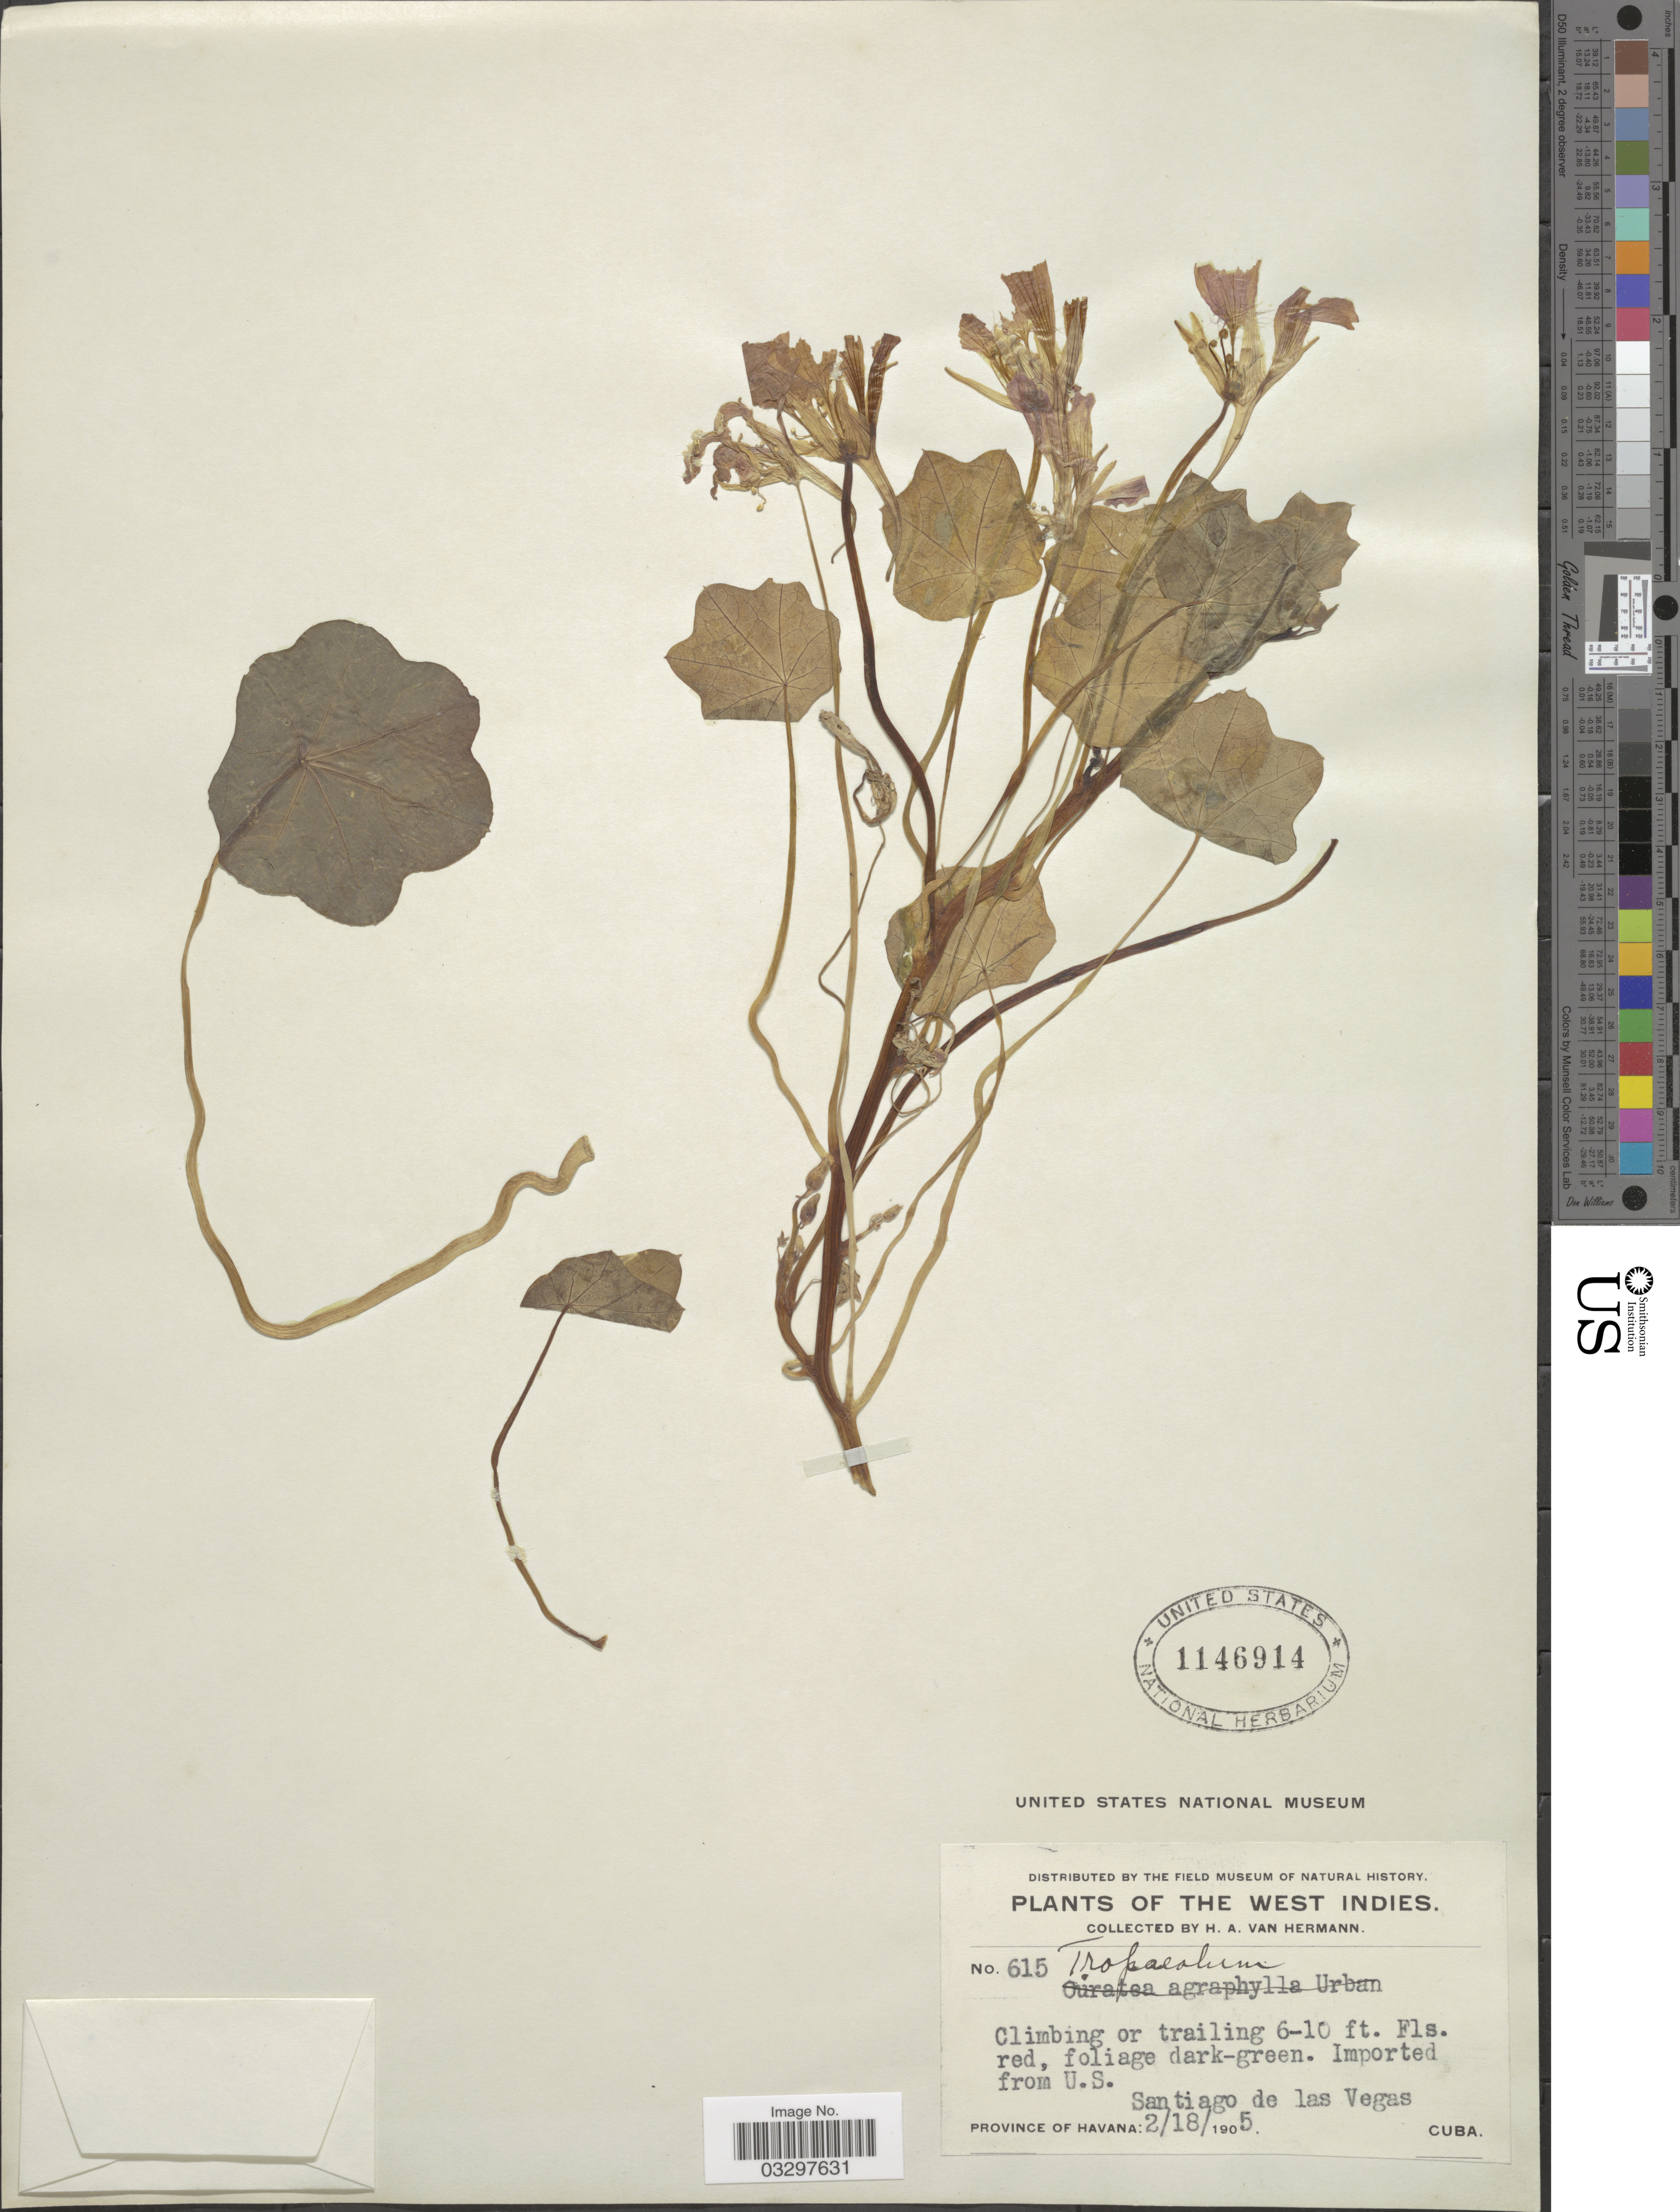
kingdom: Plantae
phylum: Tracheophyta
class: Magnoliopsida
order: Brassicales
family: Tropaeolaceae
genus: Tropaeolum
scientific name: Tropaeolum sp.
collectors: H. A. Van Hermann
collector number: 615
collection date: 1905-02-18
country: Cuba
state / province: La Habana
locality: West Indies. Santiago de las Vegas.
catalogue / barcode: US 1146914